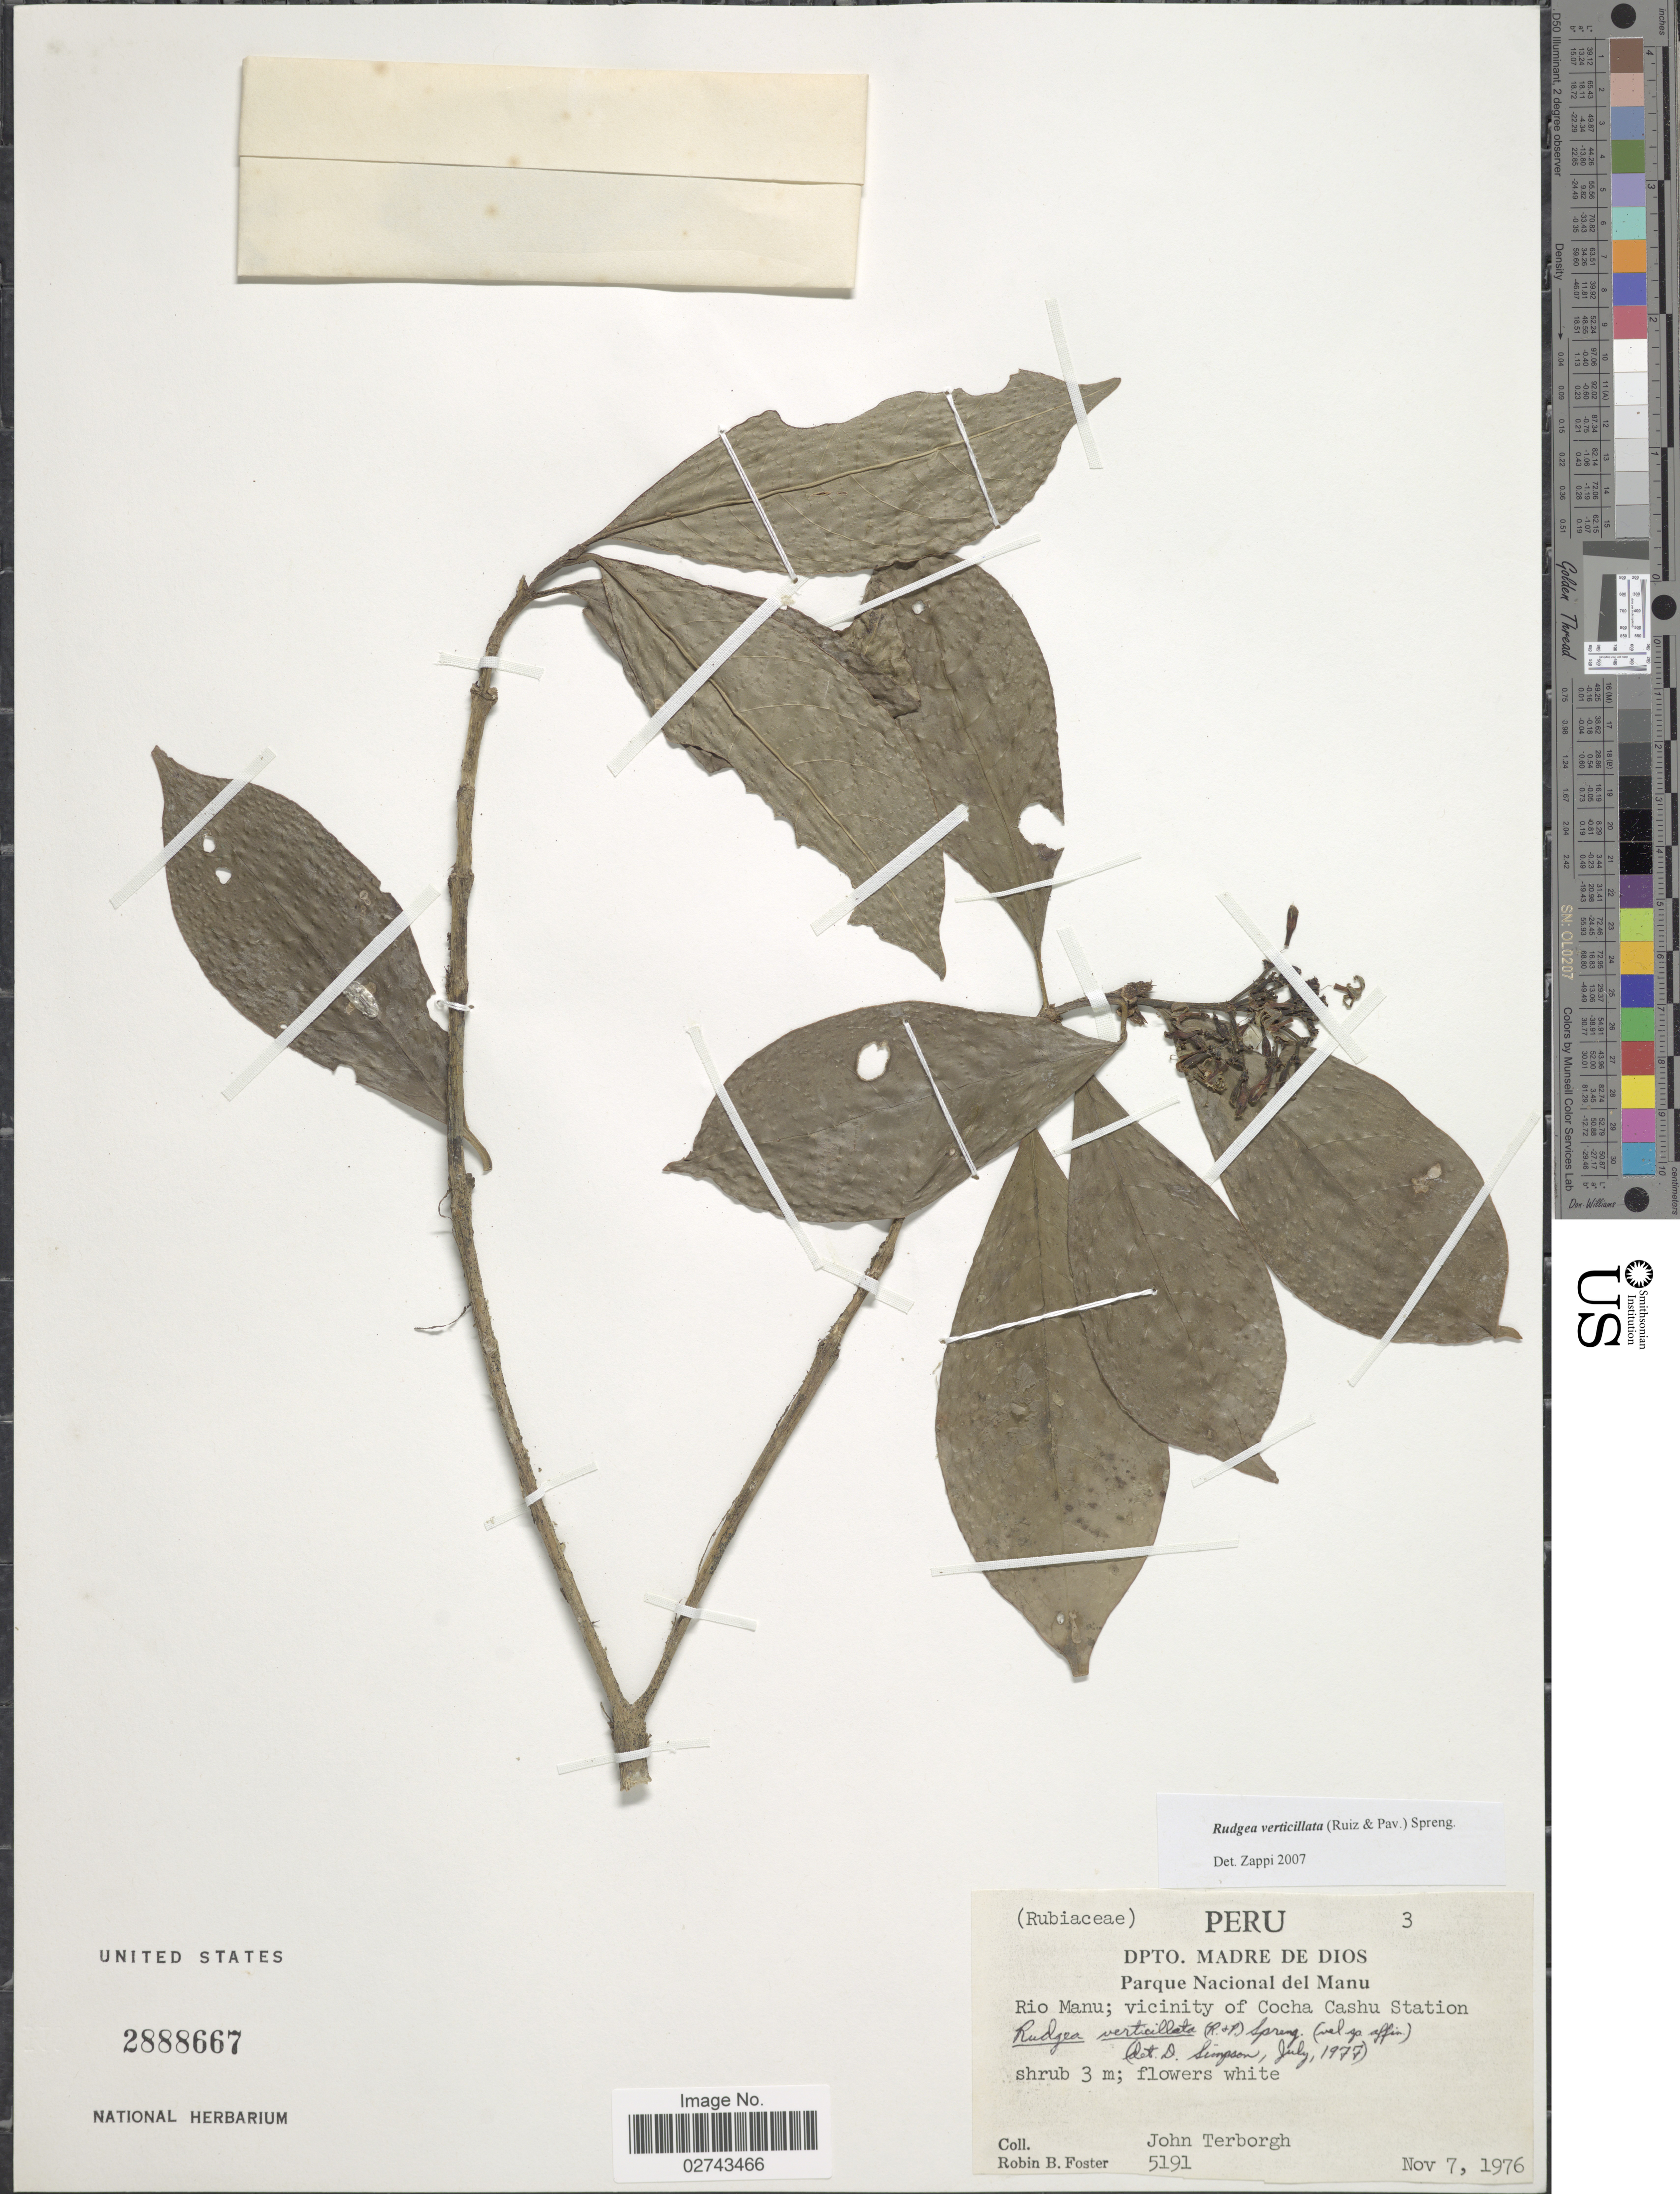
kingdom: Plantae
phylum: Tracheophyta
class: Magnoliopsida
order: Gentianales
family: Rubiaceae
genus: Rudgea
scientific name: Rudgea verticillata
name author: (Ruiz & Pav.) Spreng.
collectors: R. B. Foster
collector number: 5191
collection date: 1976-11-07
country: Peru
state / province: Madre de Dios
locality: Dpto. Madre de Dios, Parque Nacional del Manu, Rio Manu, vicinity of Coch Cashu Station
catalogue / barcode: US 2888667